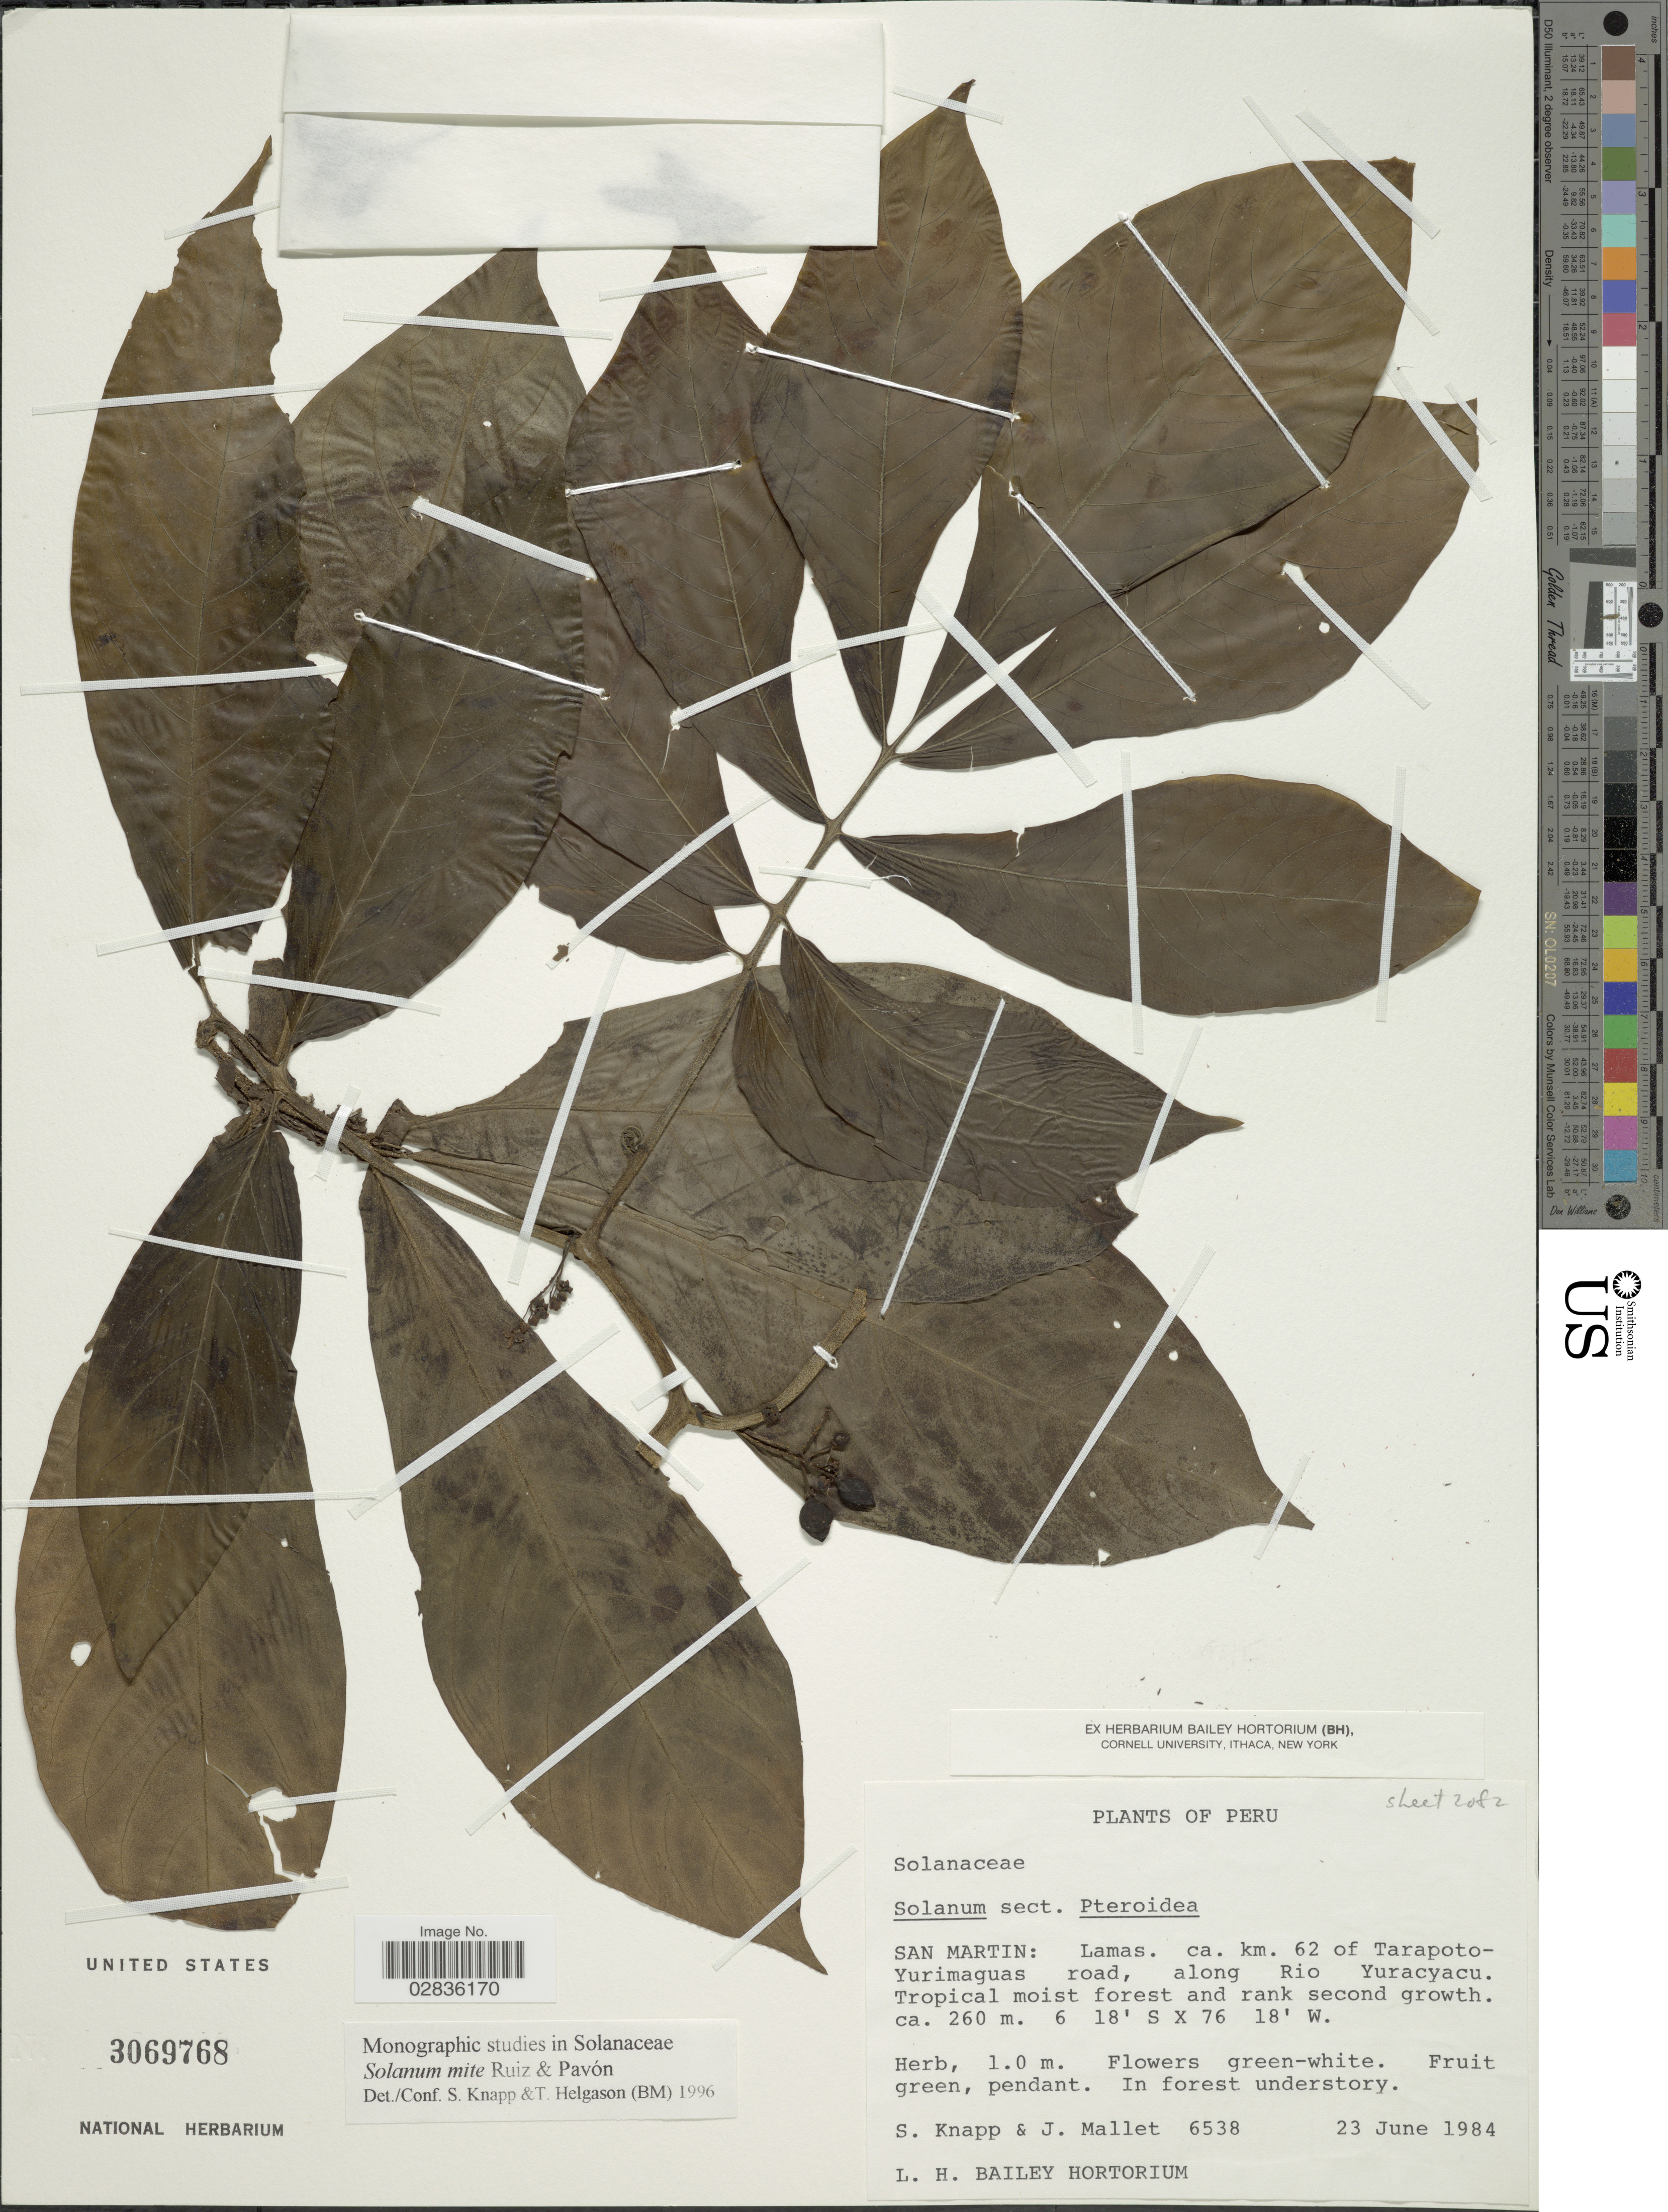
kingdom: Plantae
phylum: Tracheophyta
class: Magnoliopsida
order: Solanales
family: Solanaceae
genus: Solanum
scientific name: Solanum mite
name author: Ruiz & Pav.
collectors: S. Knapp & J. Mallet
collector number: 6538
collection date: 1984-06-23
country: Peru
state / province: San Martín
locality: Lamas. ca. km. 62 of Tarapoto-Yurimaguas road, along Rio Yuracyacu.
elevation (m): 260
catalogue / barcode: US 3069768